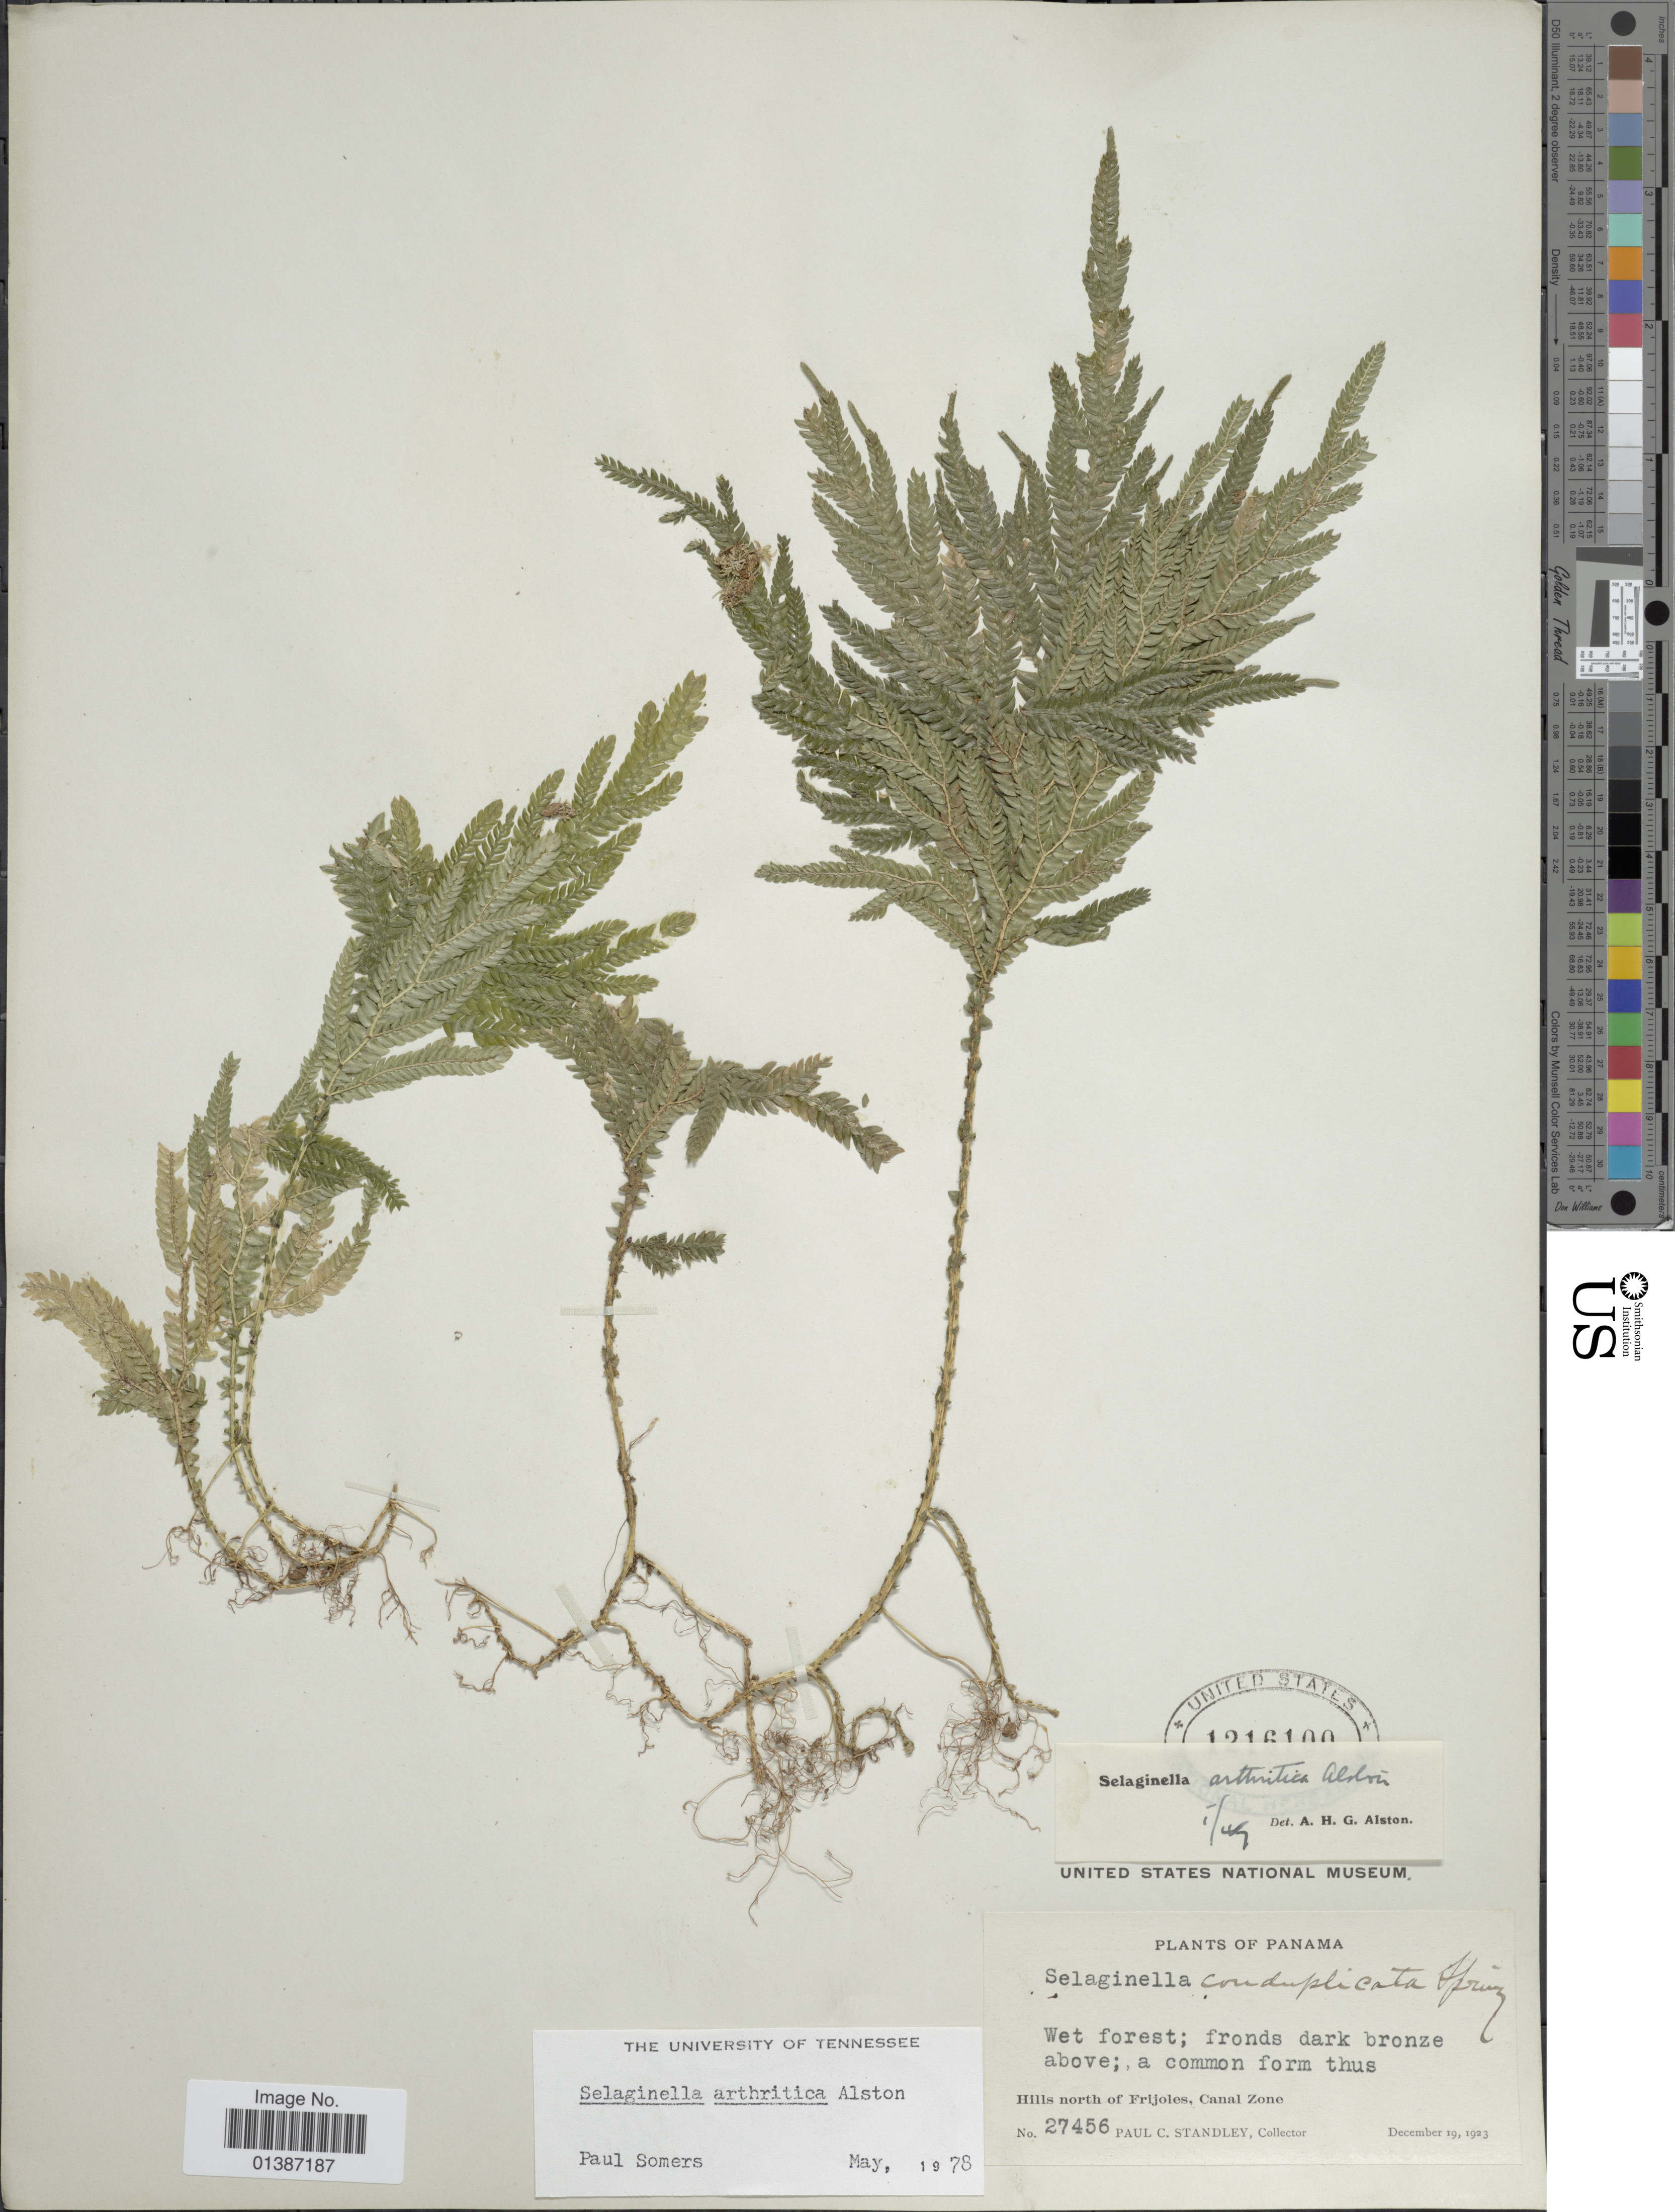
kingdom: Plantae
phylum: Tracheophyta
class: Lycopodiopsida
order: Selaginellales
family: Selaginellaceae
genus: Selaginella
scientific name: Selaginella arthritica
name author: Alston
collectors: P. C. Standley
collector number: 27456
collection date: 1923-12-19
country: Panama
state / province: Colón / Panamá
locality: Hills north of Frijoles, Canal Zone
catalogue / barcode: US 1216100